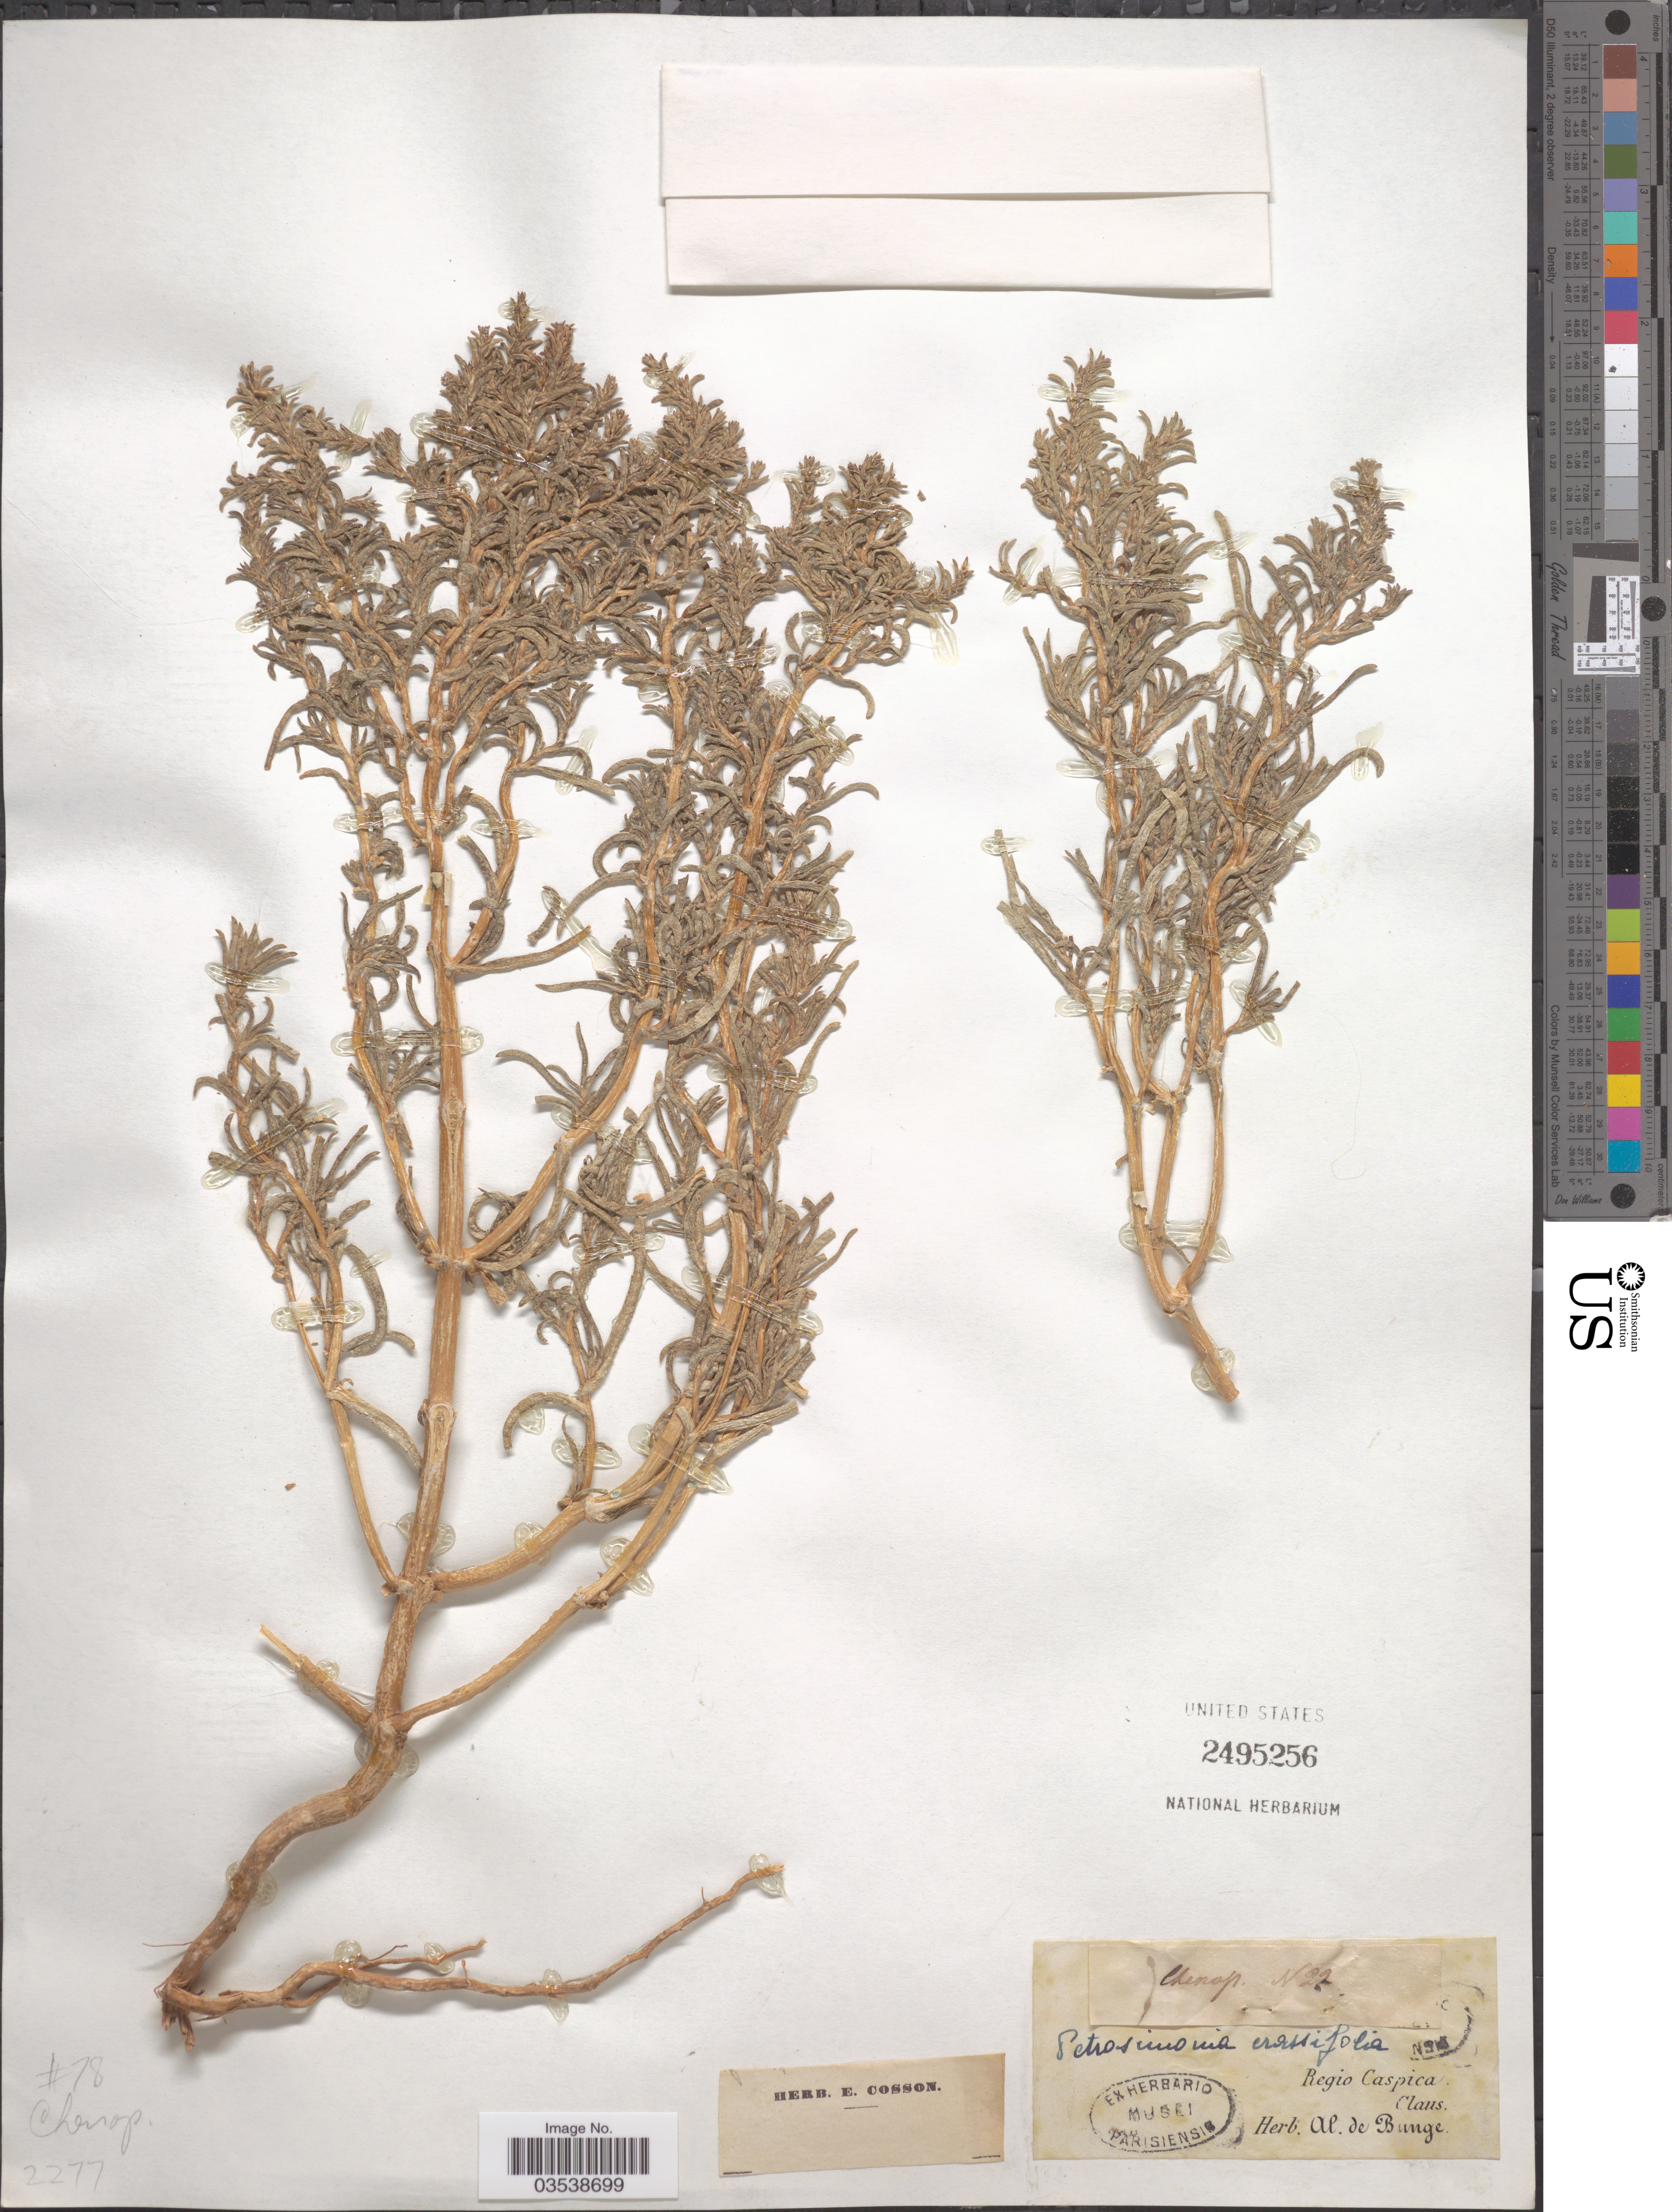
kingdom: Plantae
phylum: Tracheophyta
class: Magnoliopsida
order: Caryophyllales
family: Amaranthaceae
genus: Petrosimonia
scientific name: Petrosimonia crassifolia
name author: (Pall.) Bunge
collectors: K. E. Claus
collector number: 22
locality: Regio Caspica.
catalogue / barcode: US 2495256